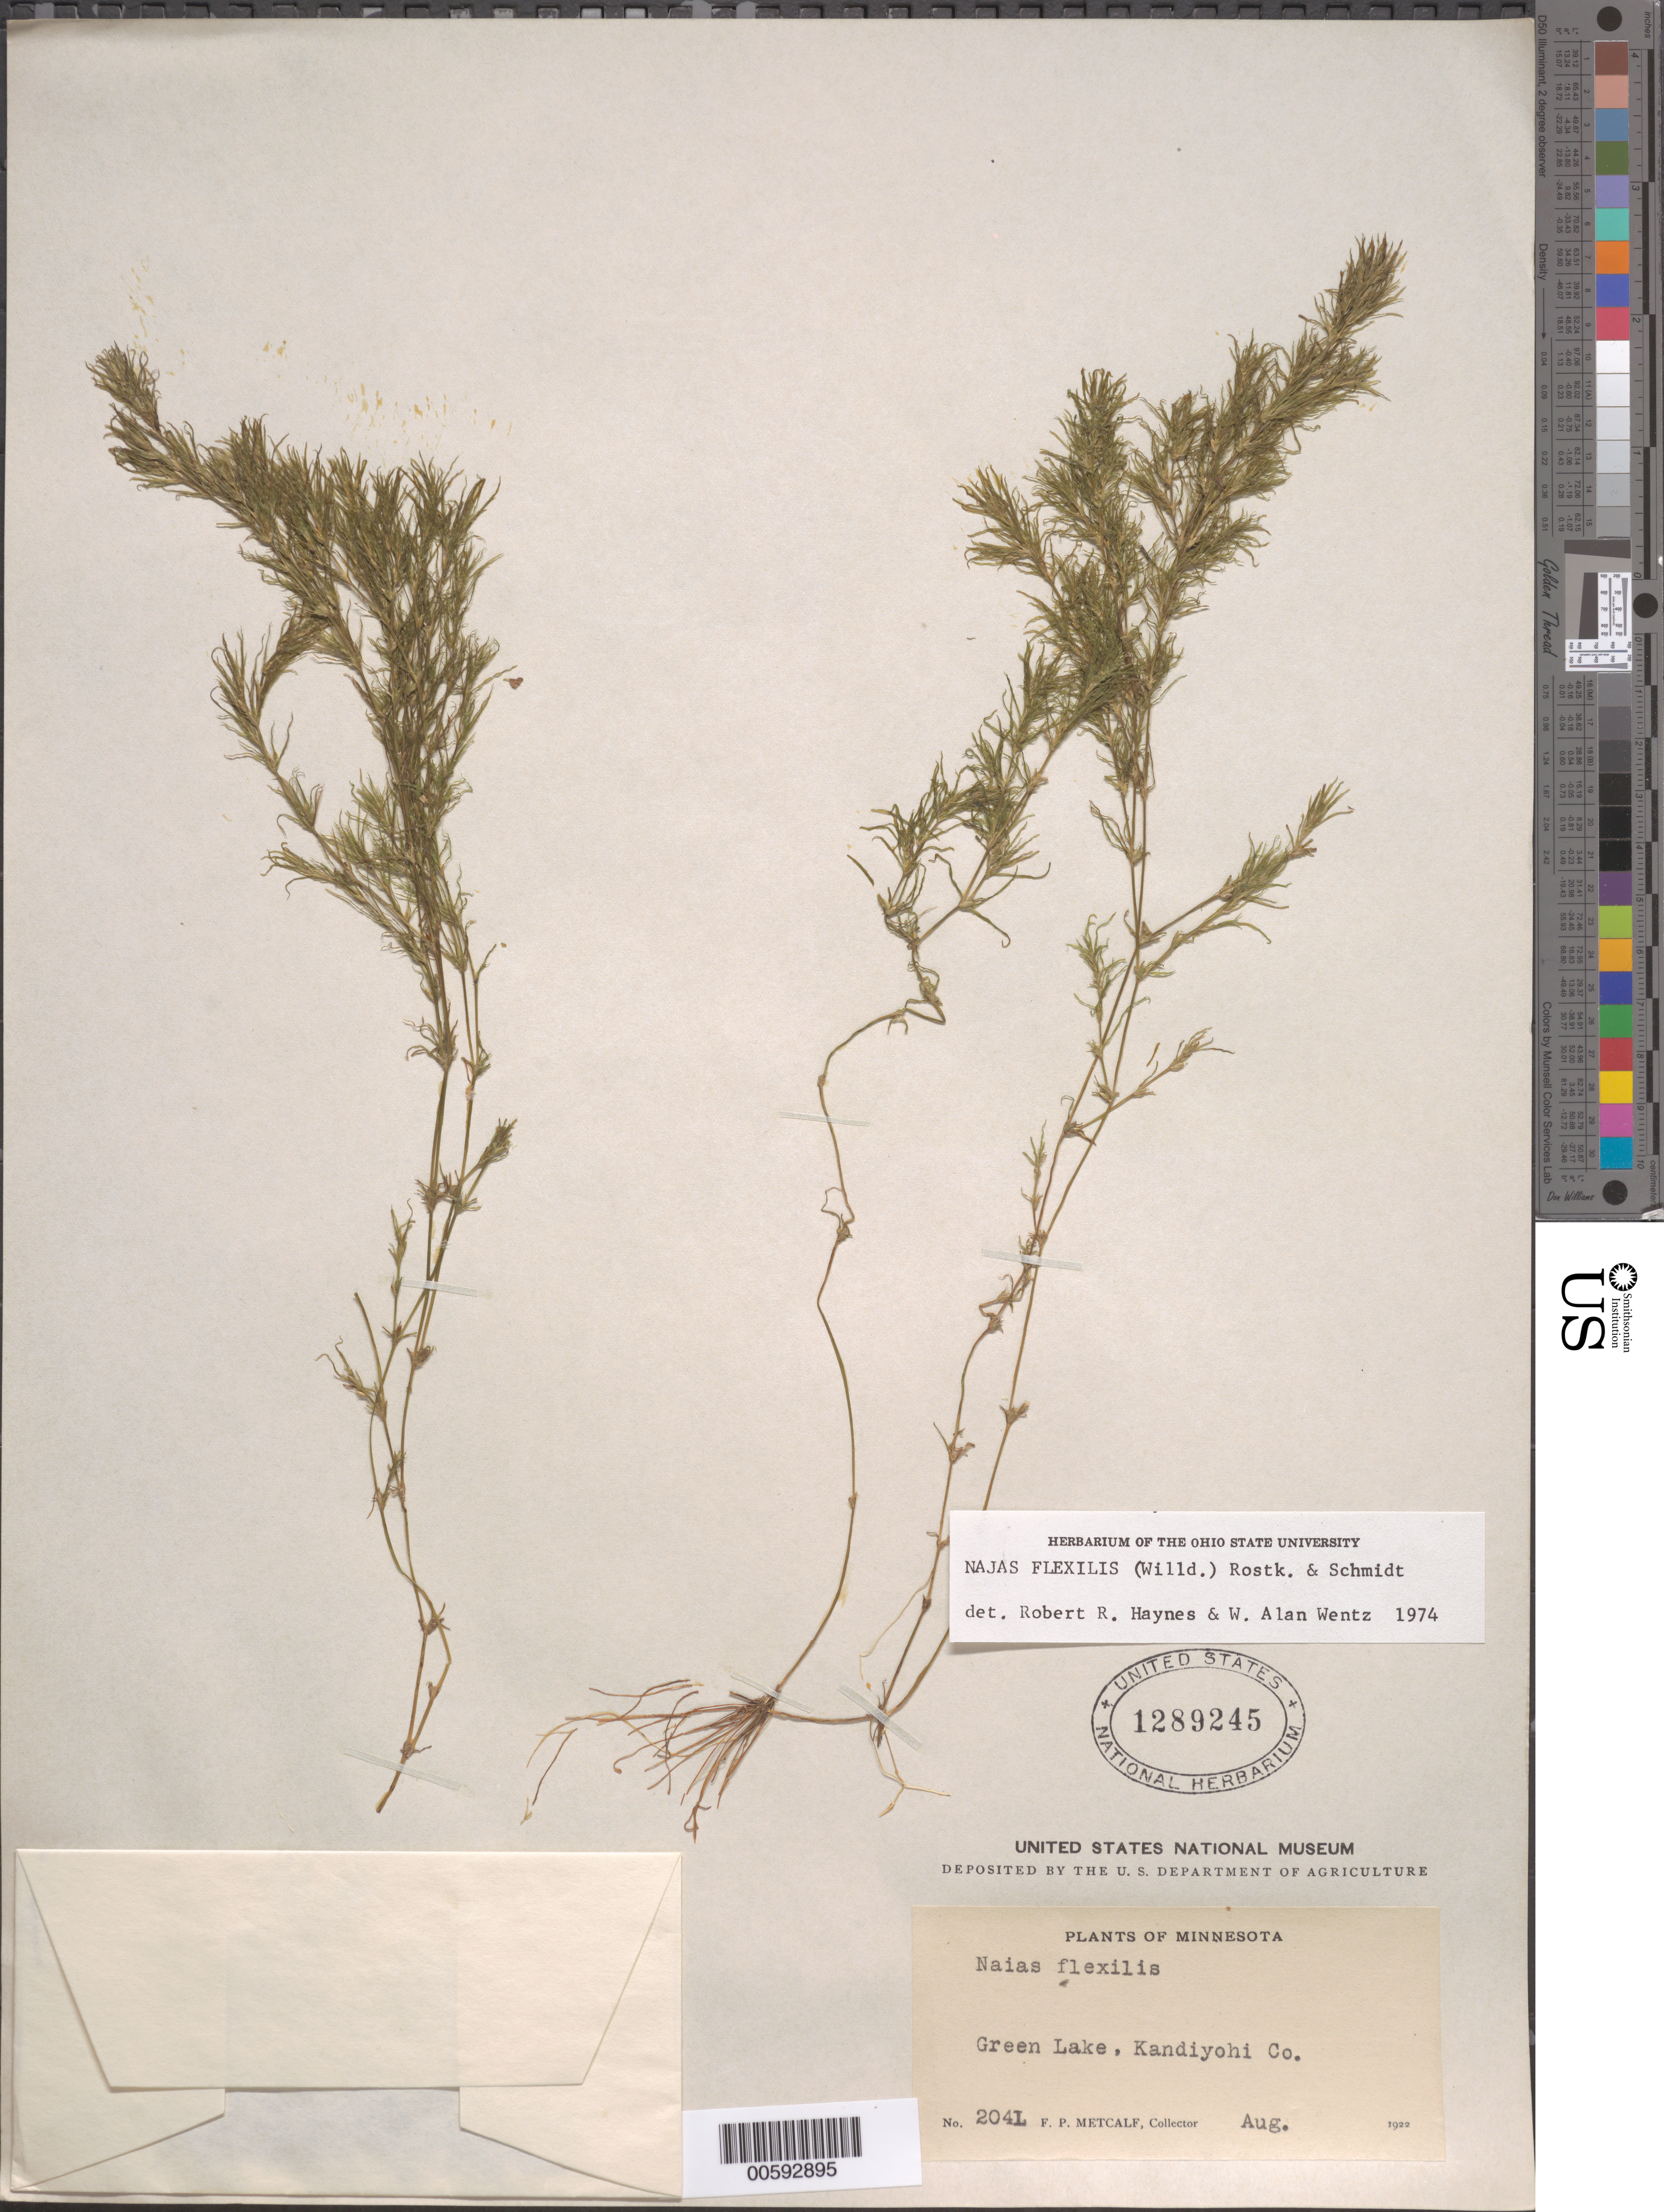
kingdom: Plantae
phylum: Tracheophyta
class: Liliopsida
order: Alismatales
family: Hydrocharitaceae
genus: Najas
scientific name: Najas flexilis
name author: (Willd.) Rostk. & Schmidt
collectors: F. P. Metcalf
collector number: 2041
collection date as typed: Aug 1922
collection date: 1922-08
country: United States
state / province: Minnesota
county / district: Kandiyohi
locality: Green Lake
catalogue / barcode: US 1289245